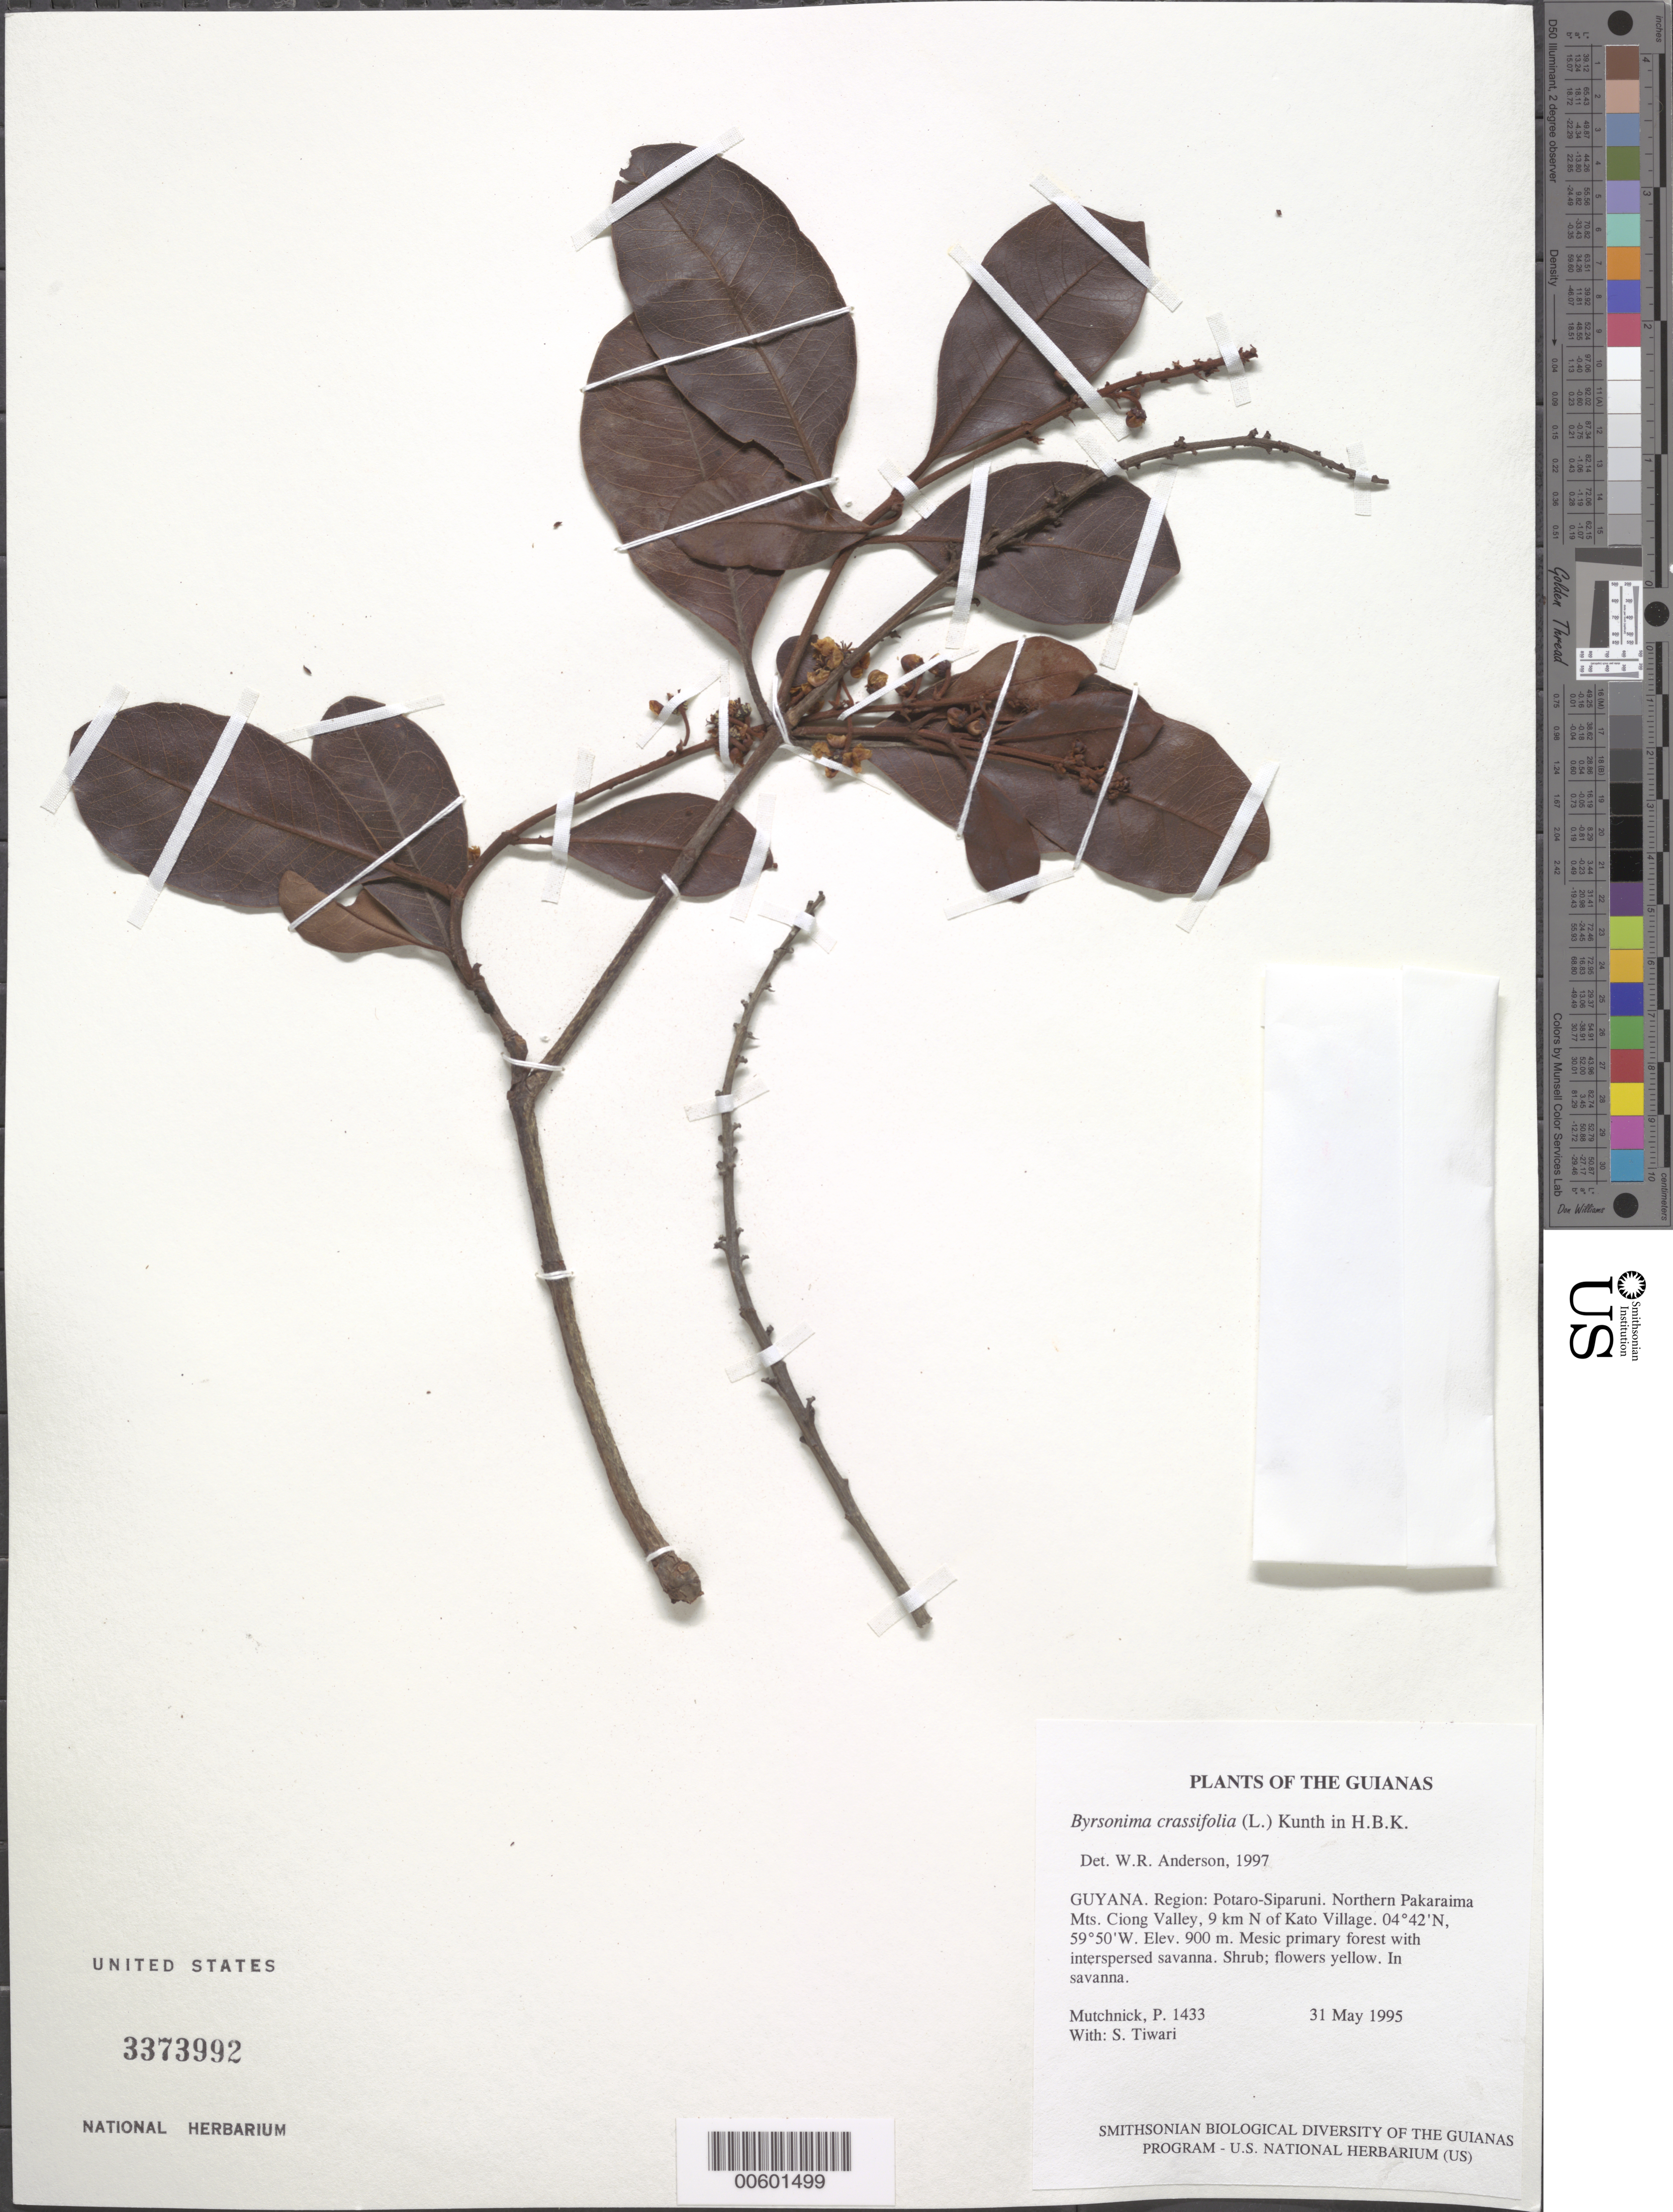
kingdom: Plantae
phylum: Tracheophyta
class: Magnoliopsida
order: Malpighiales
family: Malpighiaceae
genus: Byrsonima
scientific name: Byrsonima crassifolia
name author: (L.) Kunth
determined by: Anderson, W. R., (MICH), University of Michigan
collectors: P. Mutchnick & S. Tiwari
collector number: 1433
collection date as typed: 31 May 1995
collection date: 1995-05-31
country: Guyana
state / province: Potaro-Siparuni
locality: Northern Pakaraima Mts. Ciong Valley, 9 km N of Kato Village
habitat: Mesic primary forest with interspersed savanna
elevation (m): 900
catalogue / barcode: US 3373992